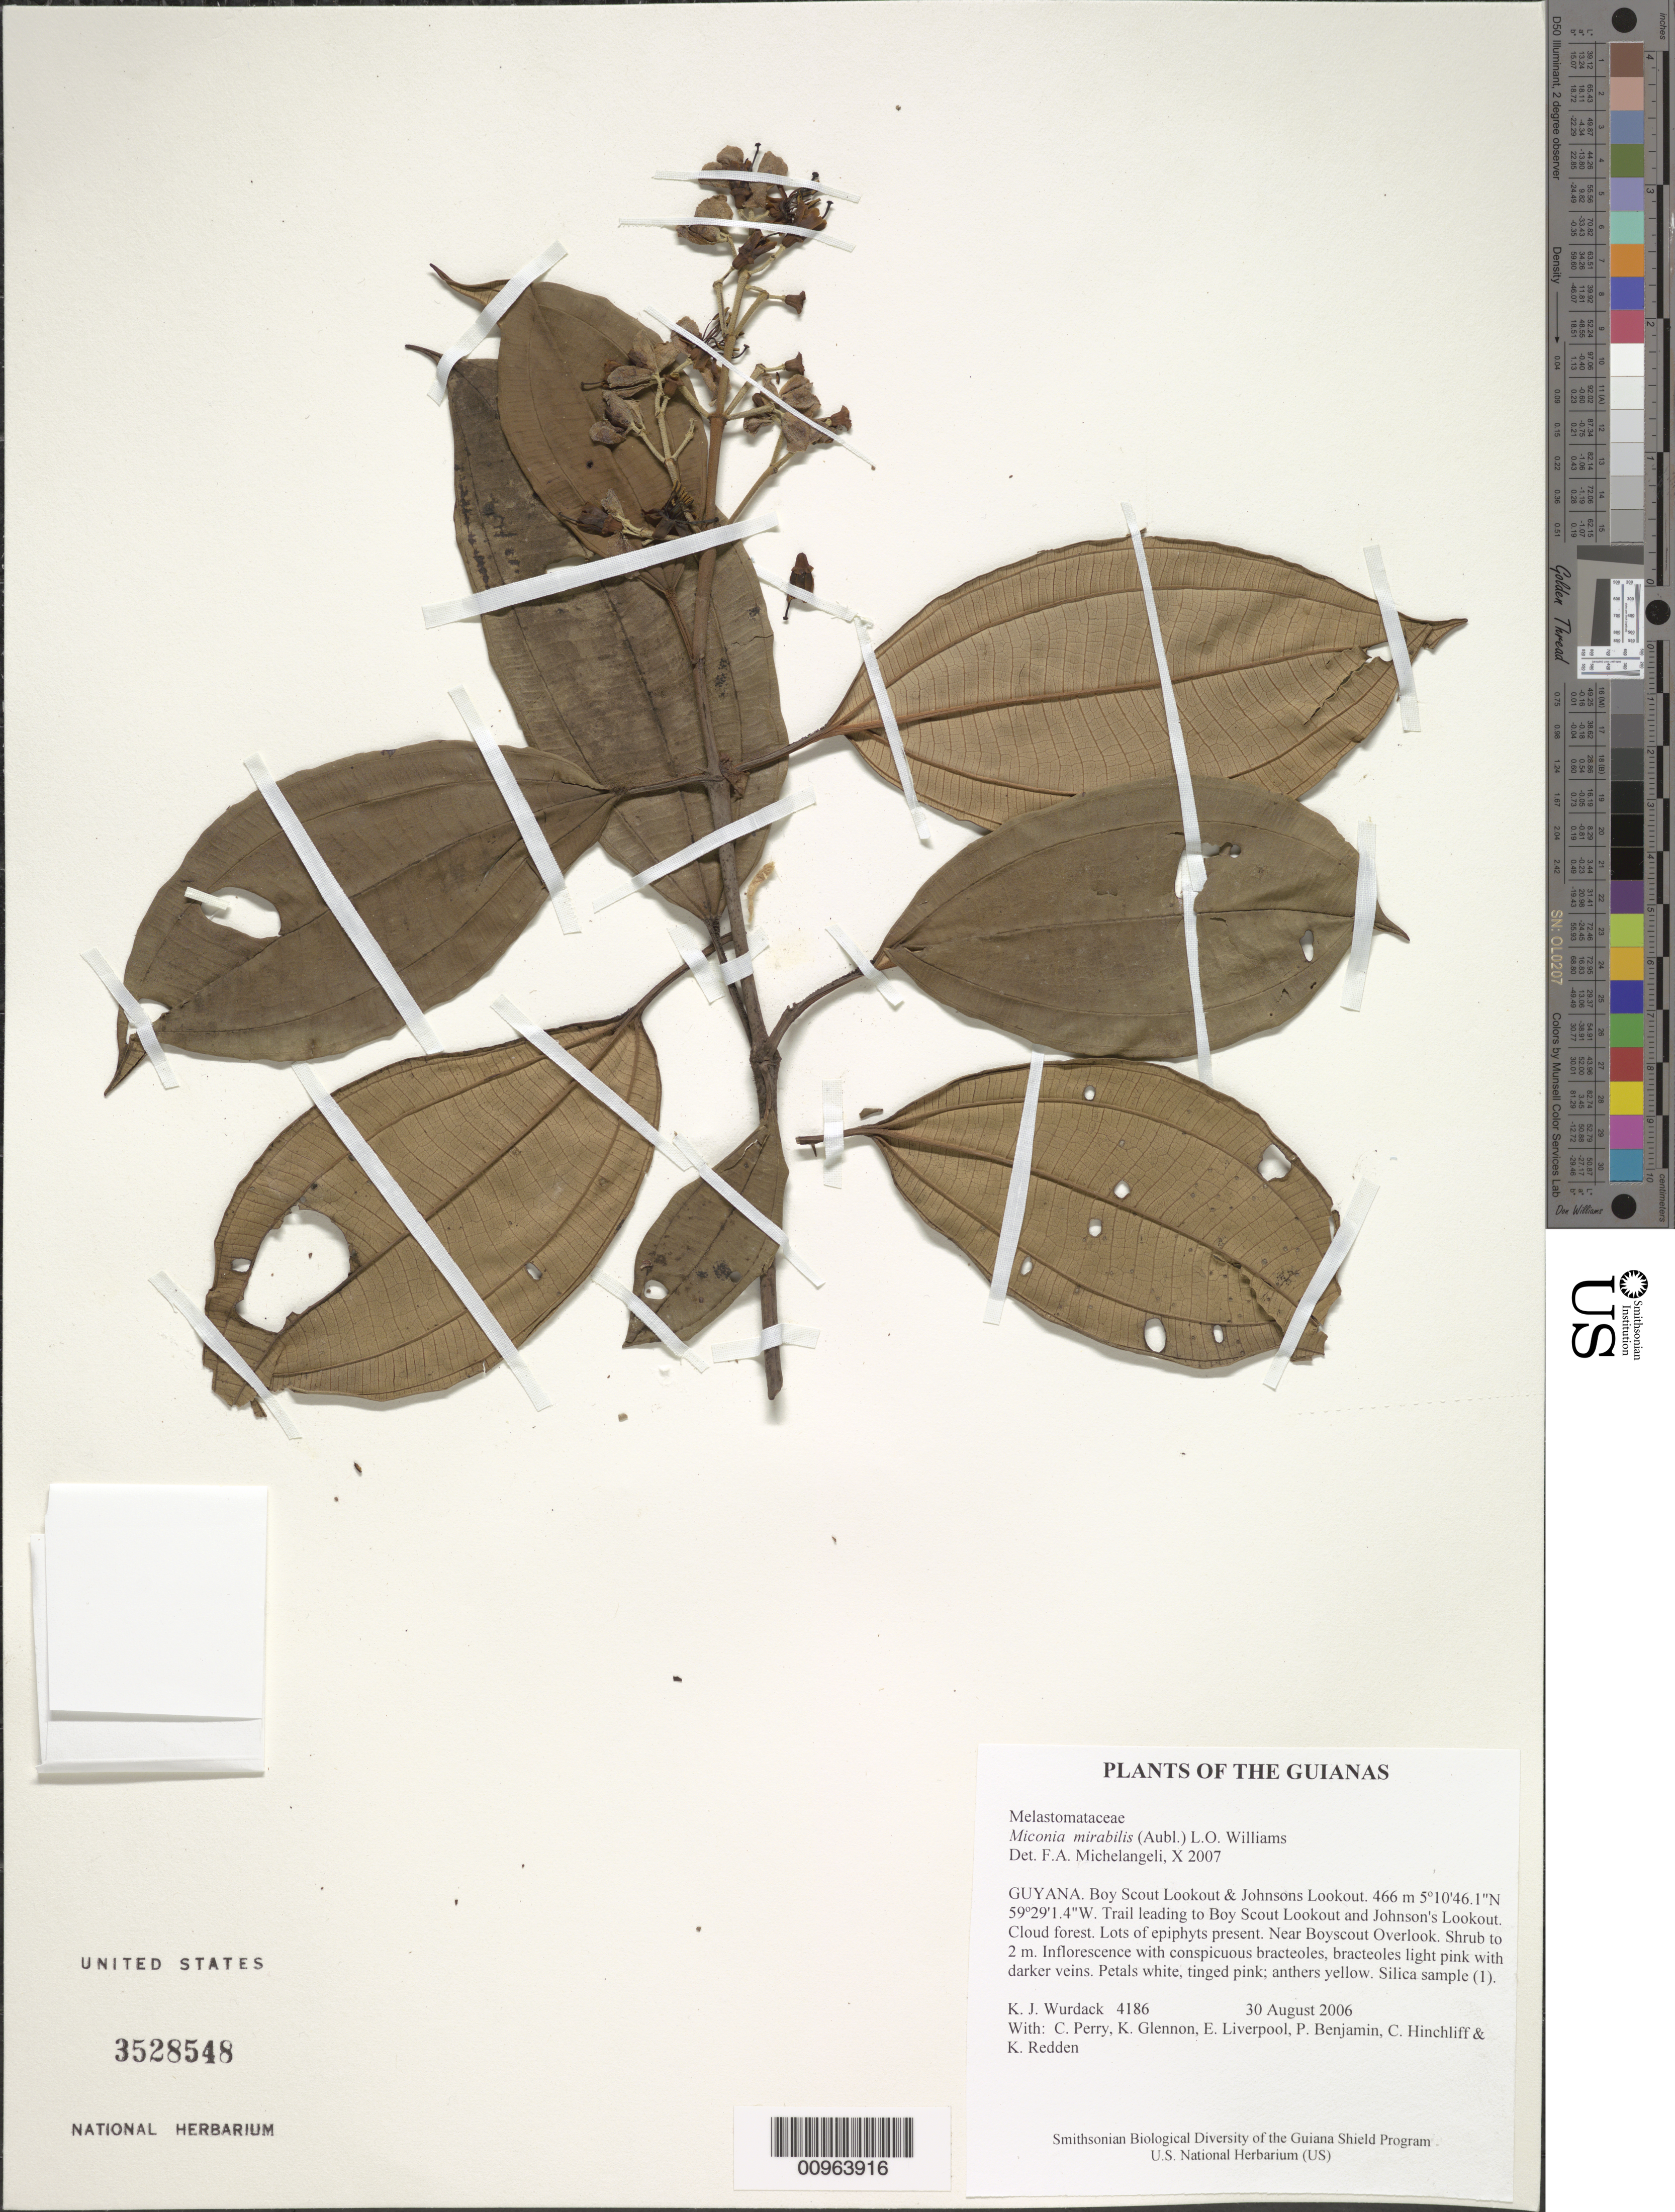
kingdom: Plantae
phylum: Tracheophyta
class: Magnoliopsida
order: Myrtales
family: Melastomataceae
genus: Miconia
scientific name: Miconia mirabilis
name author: (Aubl.) L.O. Williams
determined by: Michelangeli, F. A.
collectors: K. Wurdack, C. Perry, K. Glennon, E. Liverpool, P. Benjamin, C. E. Hinchliff & K. M. Redden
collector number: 4186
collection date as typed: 30 August 2006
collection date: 2006-08-30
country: Guyana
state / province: Potaro-Siparuni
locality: Trail leading to Boy Scout Lookout and Johnson's Lookout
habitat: Cloud forest. Lots of epiphytes present.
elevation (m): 466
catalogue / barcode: US 3528548